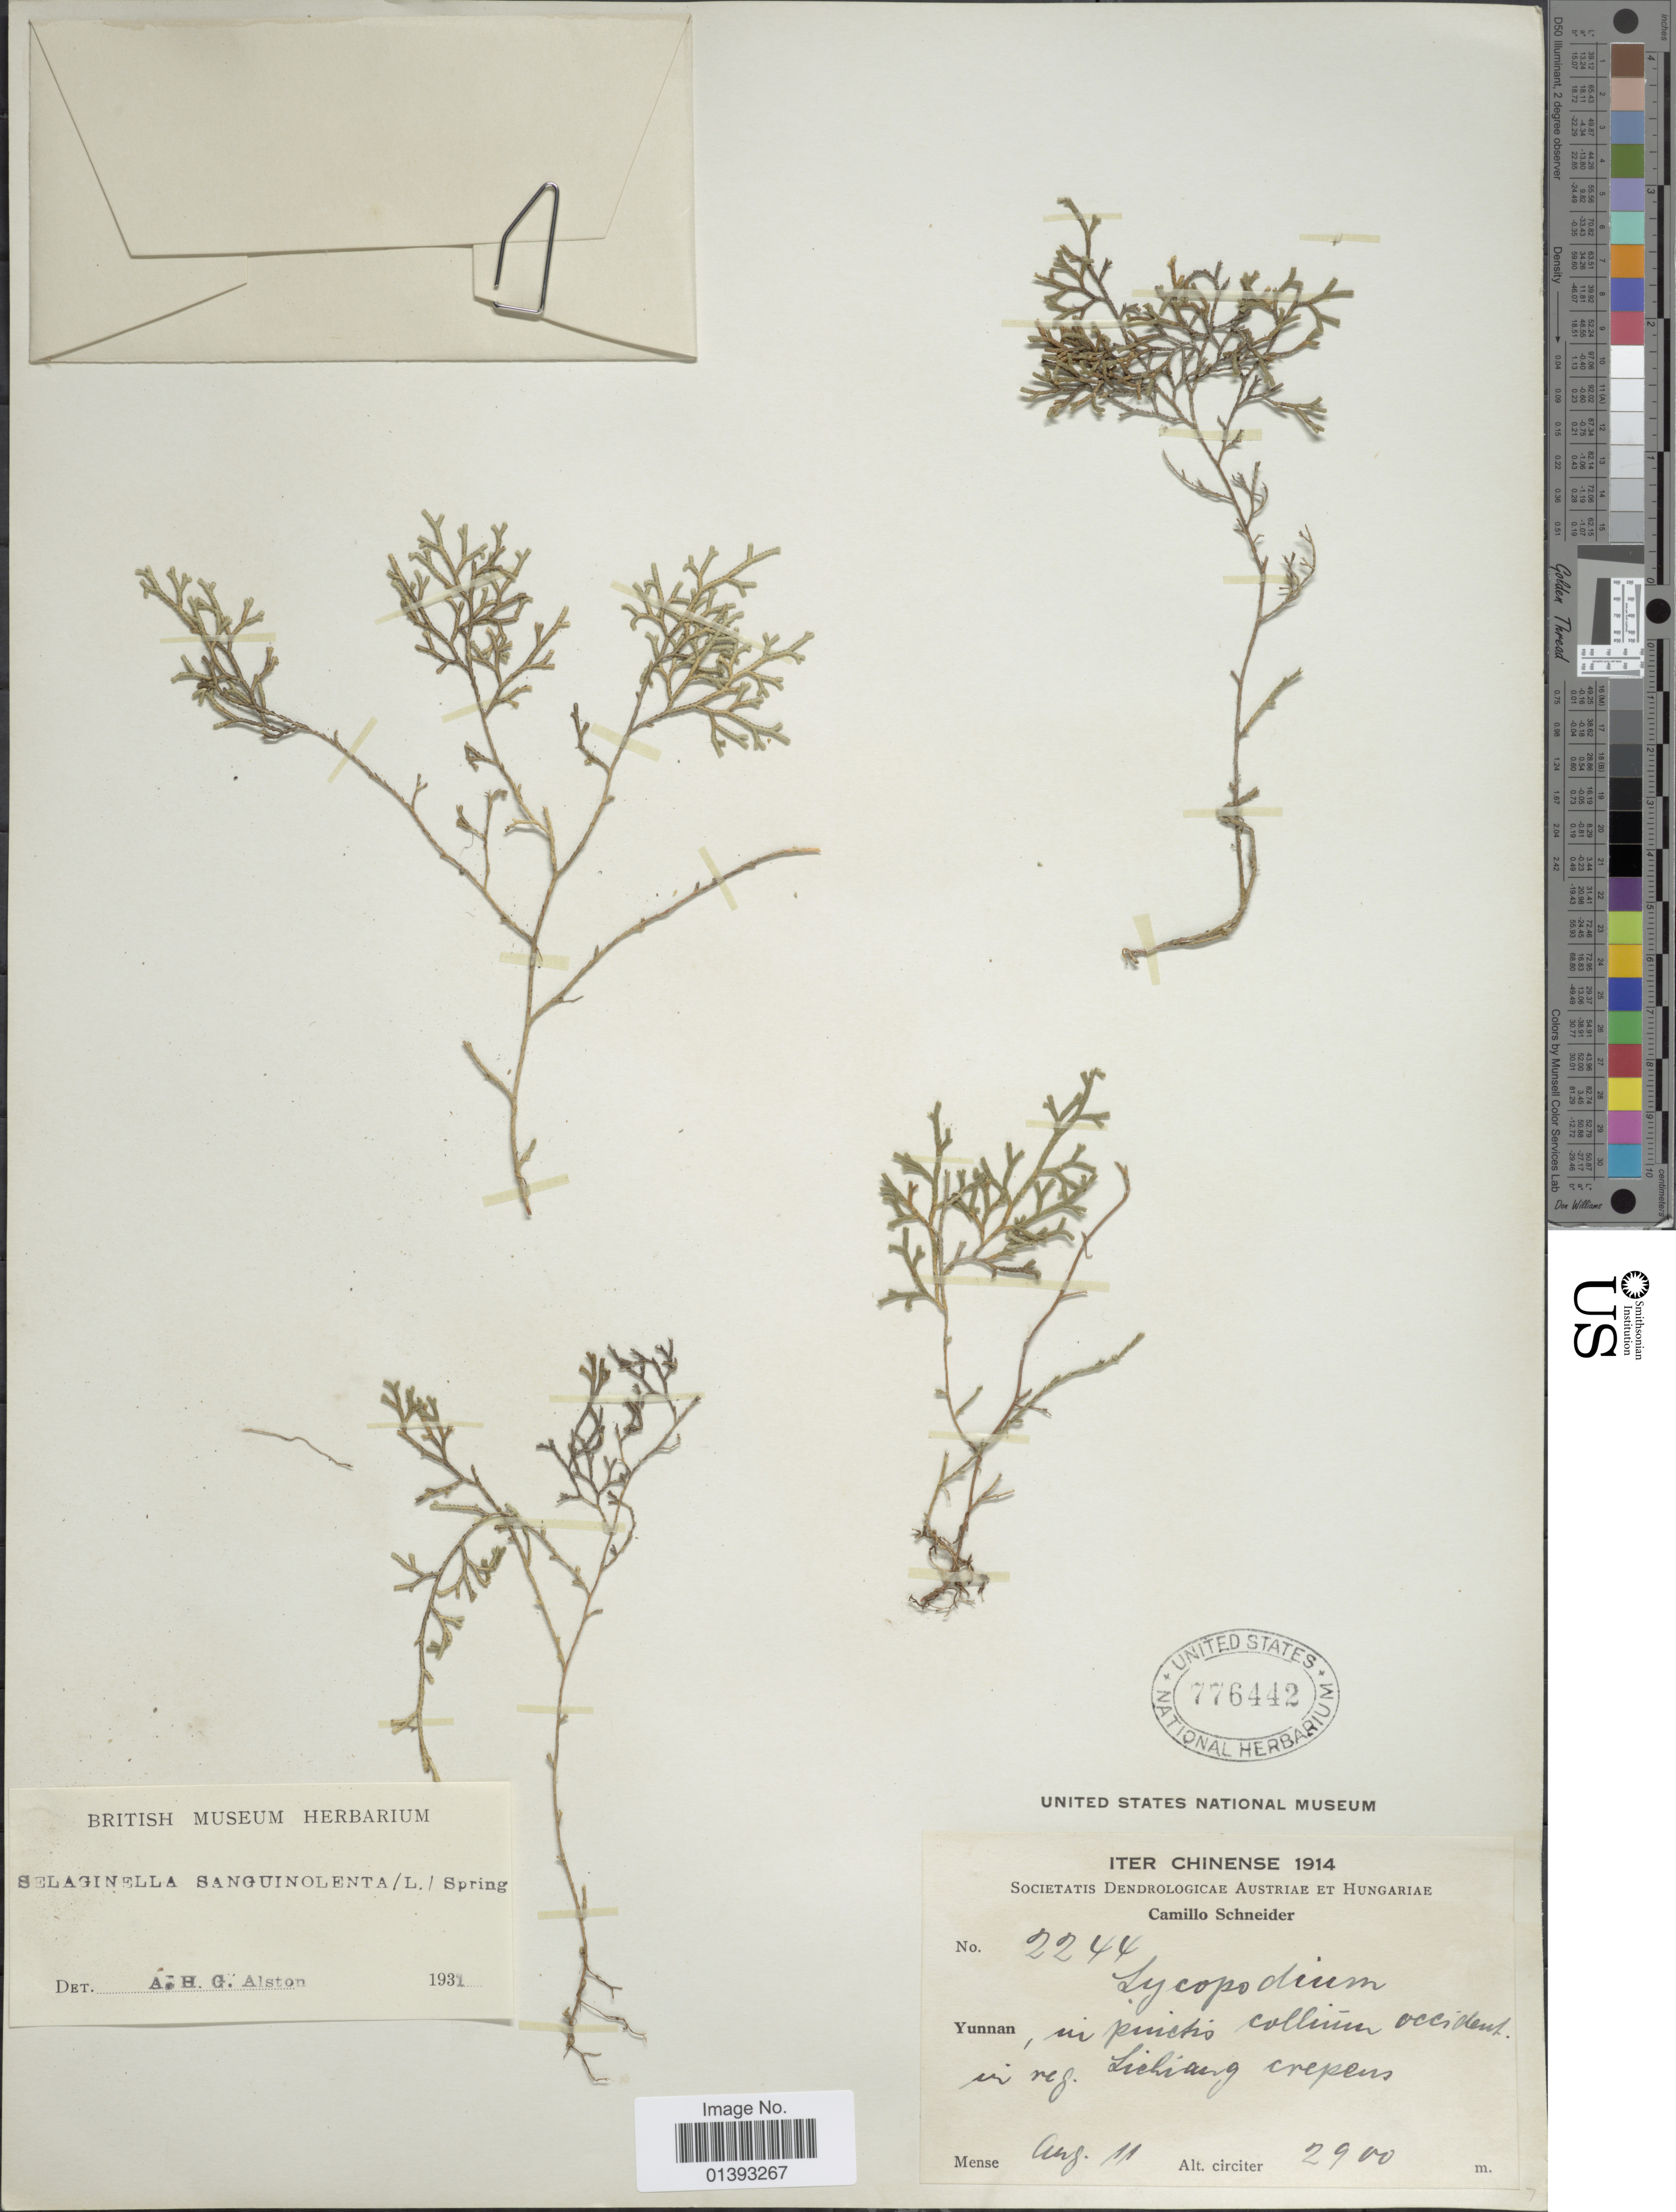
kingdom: Plantae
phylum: Tracheophyta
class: Lycopodiopsida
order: Selaginellales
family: Selaginellaceae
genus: Selaginella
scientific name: Selaginella sanguinolenta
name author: (L.) Spring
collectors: C. K. Schneider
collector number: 2244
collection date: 1914-08-11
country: China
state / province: Yunnan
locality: Yunnan, in pinctis collinum occident, in reg Lichiang crepens [interpreted]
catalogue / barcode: US 776442